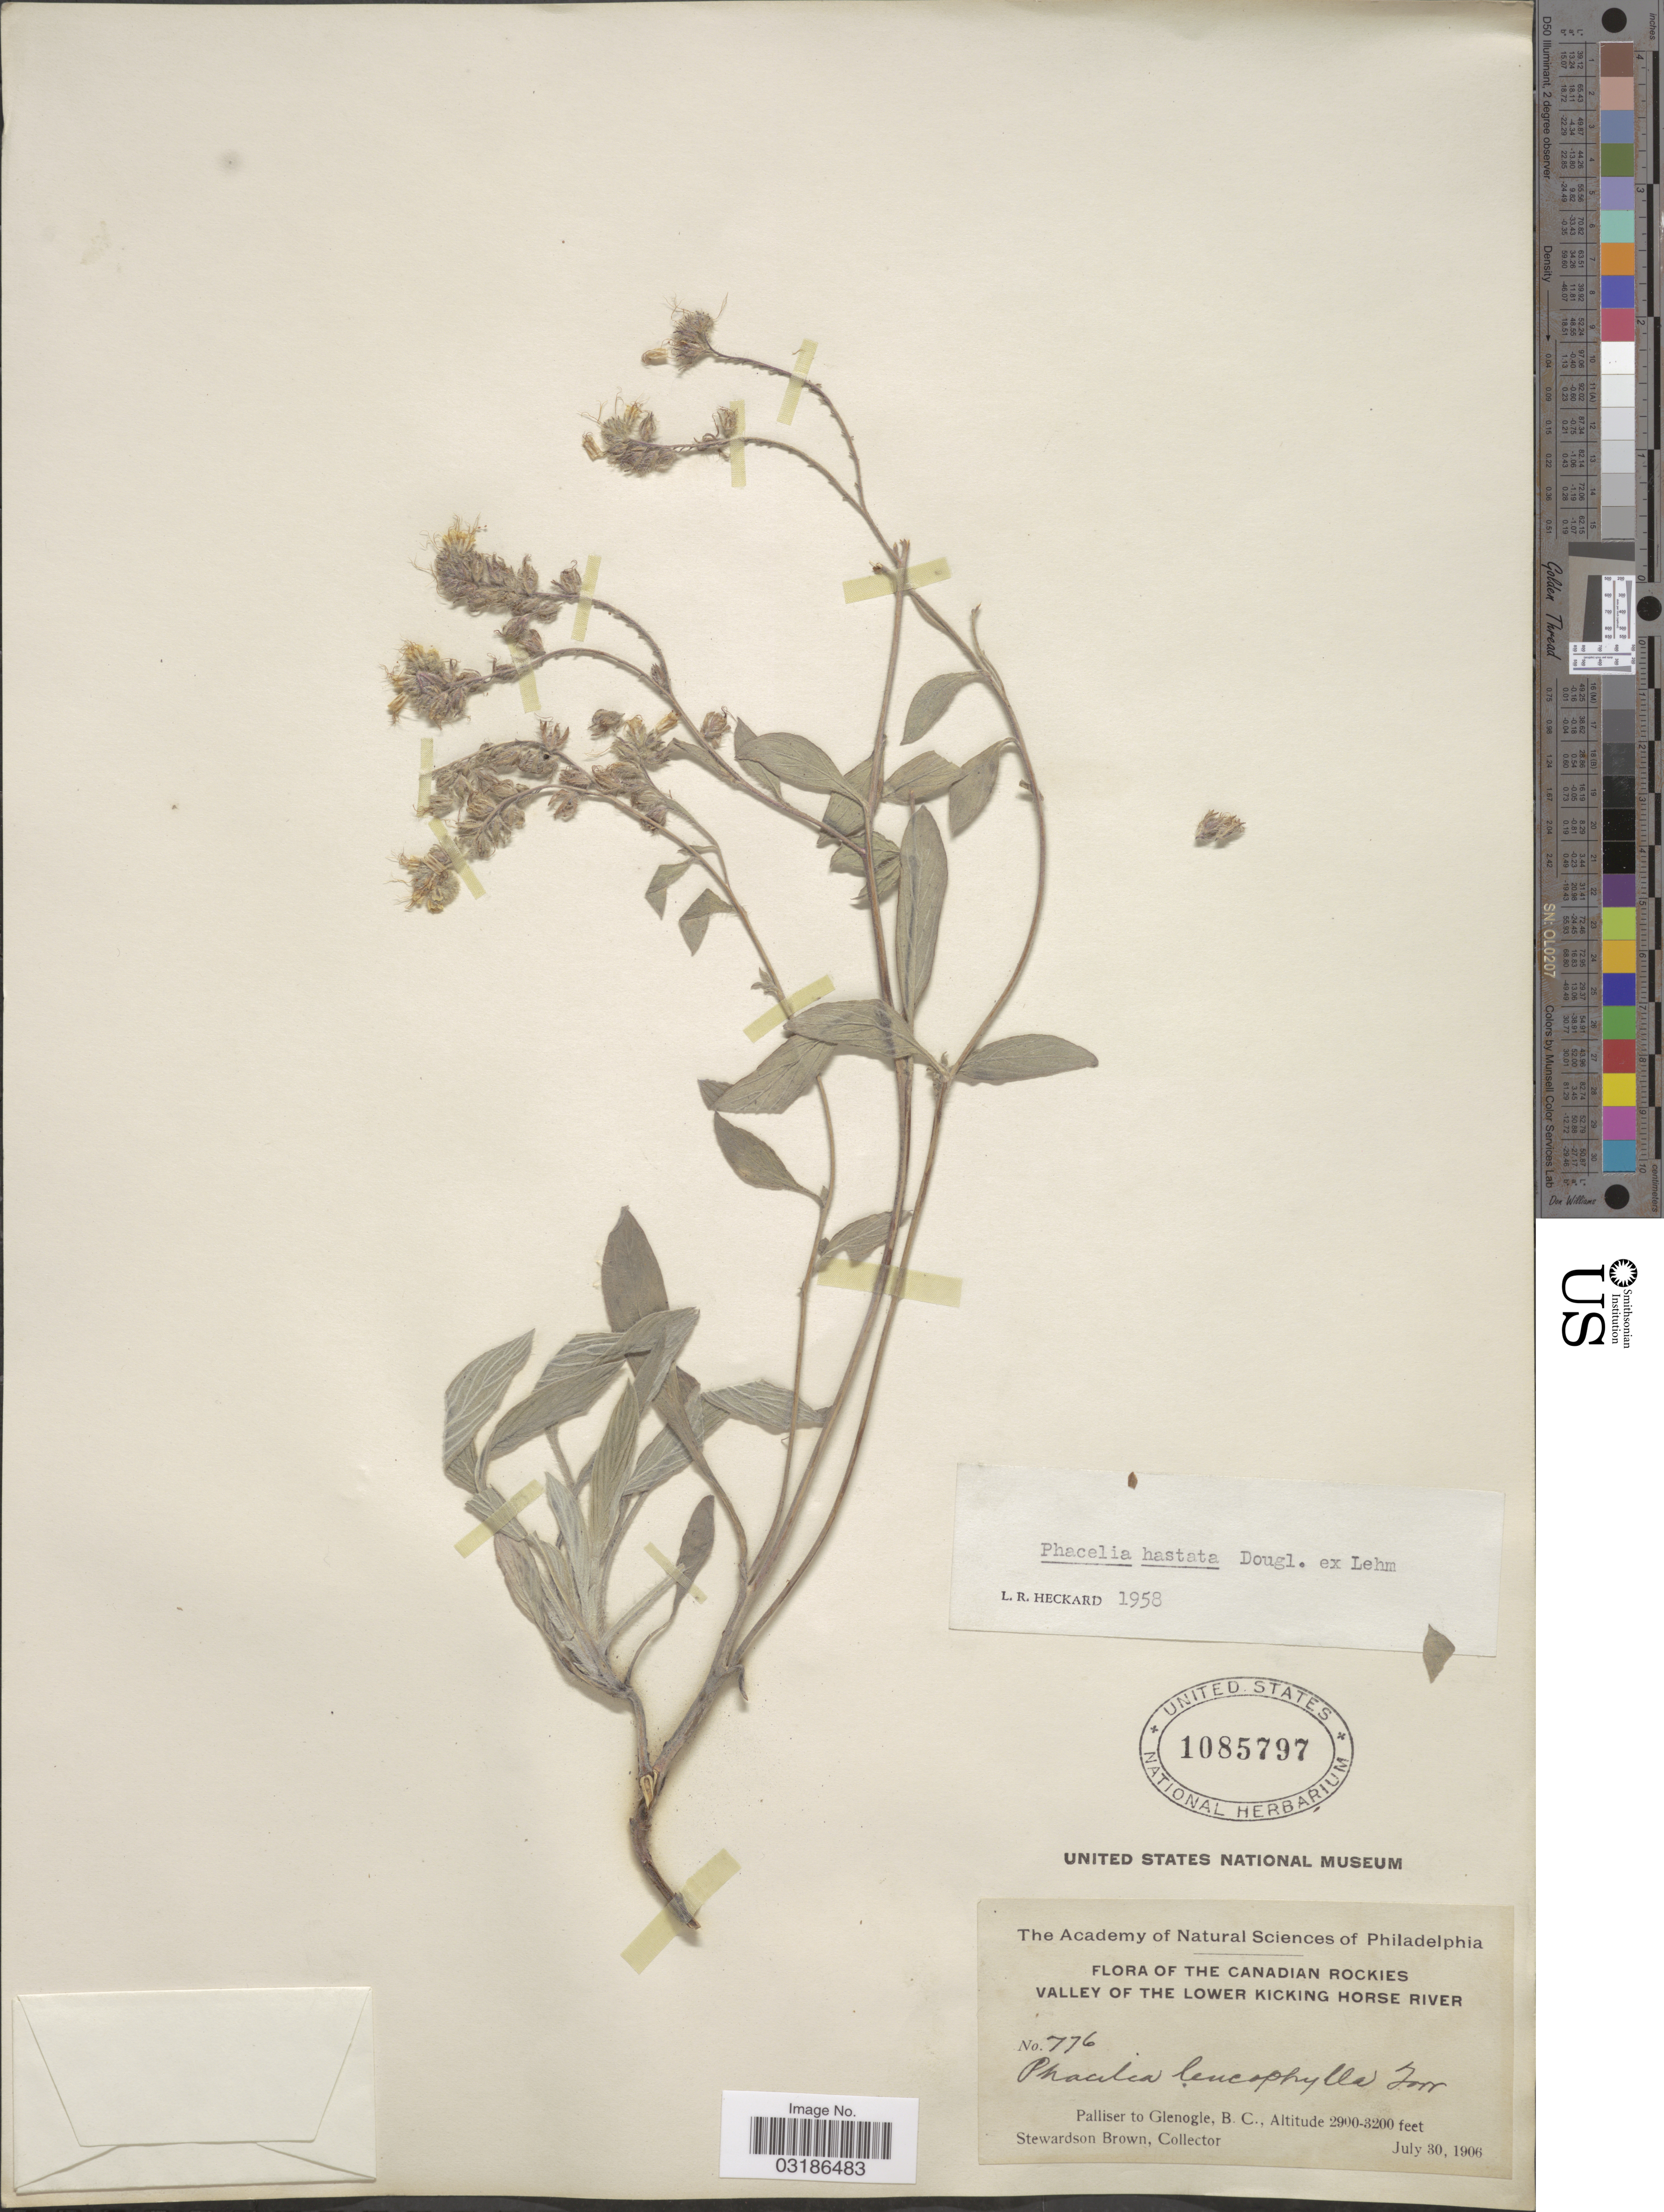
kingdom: Plantae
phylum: Tracheophyta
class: Magnoliopsida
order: Boraginales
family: Hydrophyllaceae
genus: Phacelia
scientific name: Phacelia hastata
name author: Douglas ex Lehm.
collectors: S. Brown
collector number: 776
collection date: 1906-07-30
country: Canada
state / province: British Columbia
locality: The Canadian Rockies Valley of The Lower Kicking Horse River, Palliser to Glenogle, B.C.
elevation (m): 884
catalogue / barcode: US 1085797